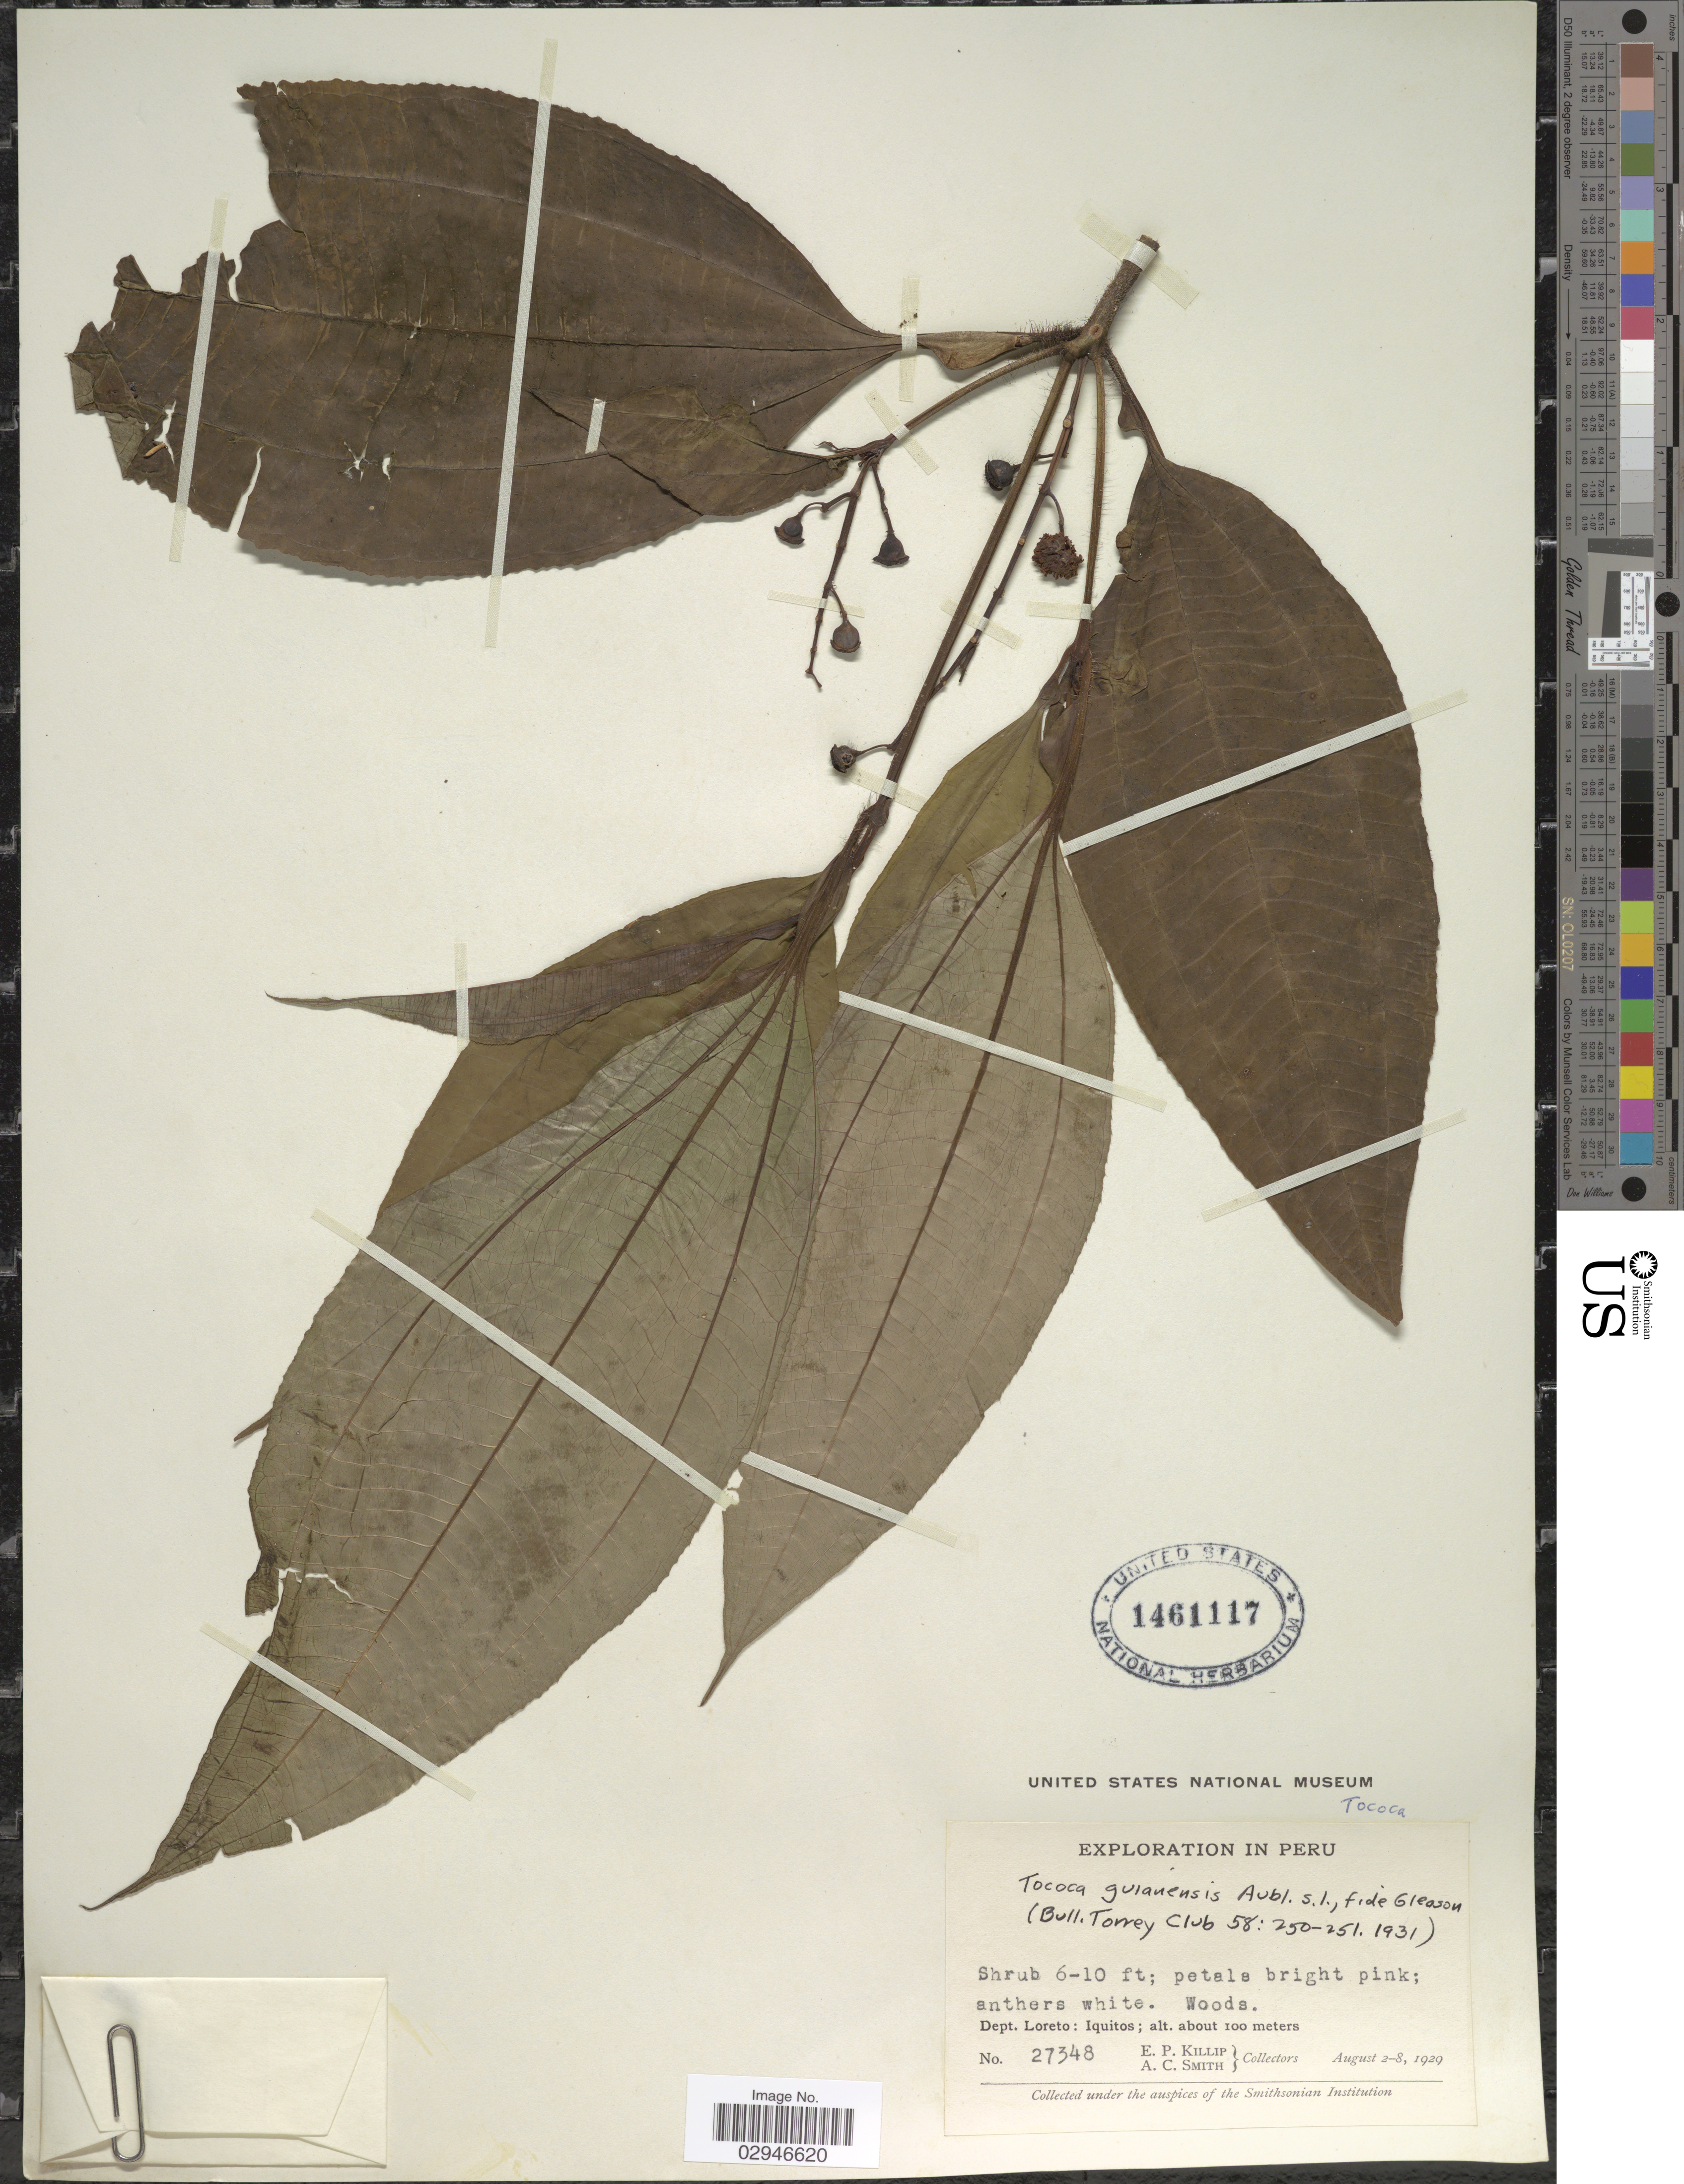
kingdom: Plantae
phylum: Tracheophyta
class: Magnoliopsida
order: Myrtales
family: Melastomataceae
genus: Tococa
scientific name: Tococa guianensis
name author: Aubl.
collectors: E. P. Killip & A. C. Smith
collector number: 27348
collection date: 1929-08-02/1929-08-08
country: Peru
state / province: Loreto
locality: Dept. Loreto, Iquitos.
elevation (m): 100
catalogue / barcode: US 1461117